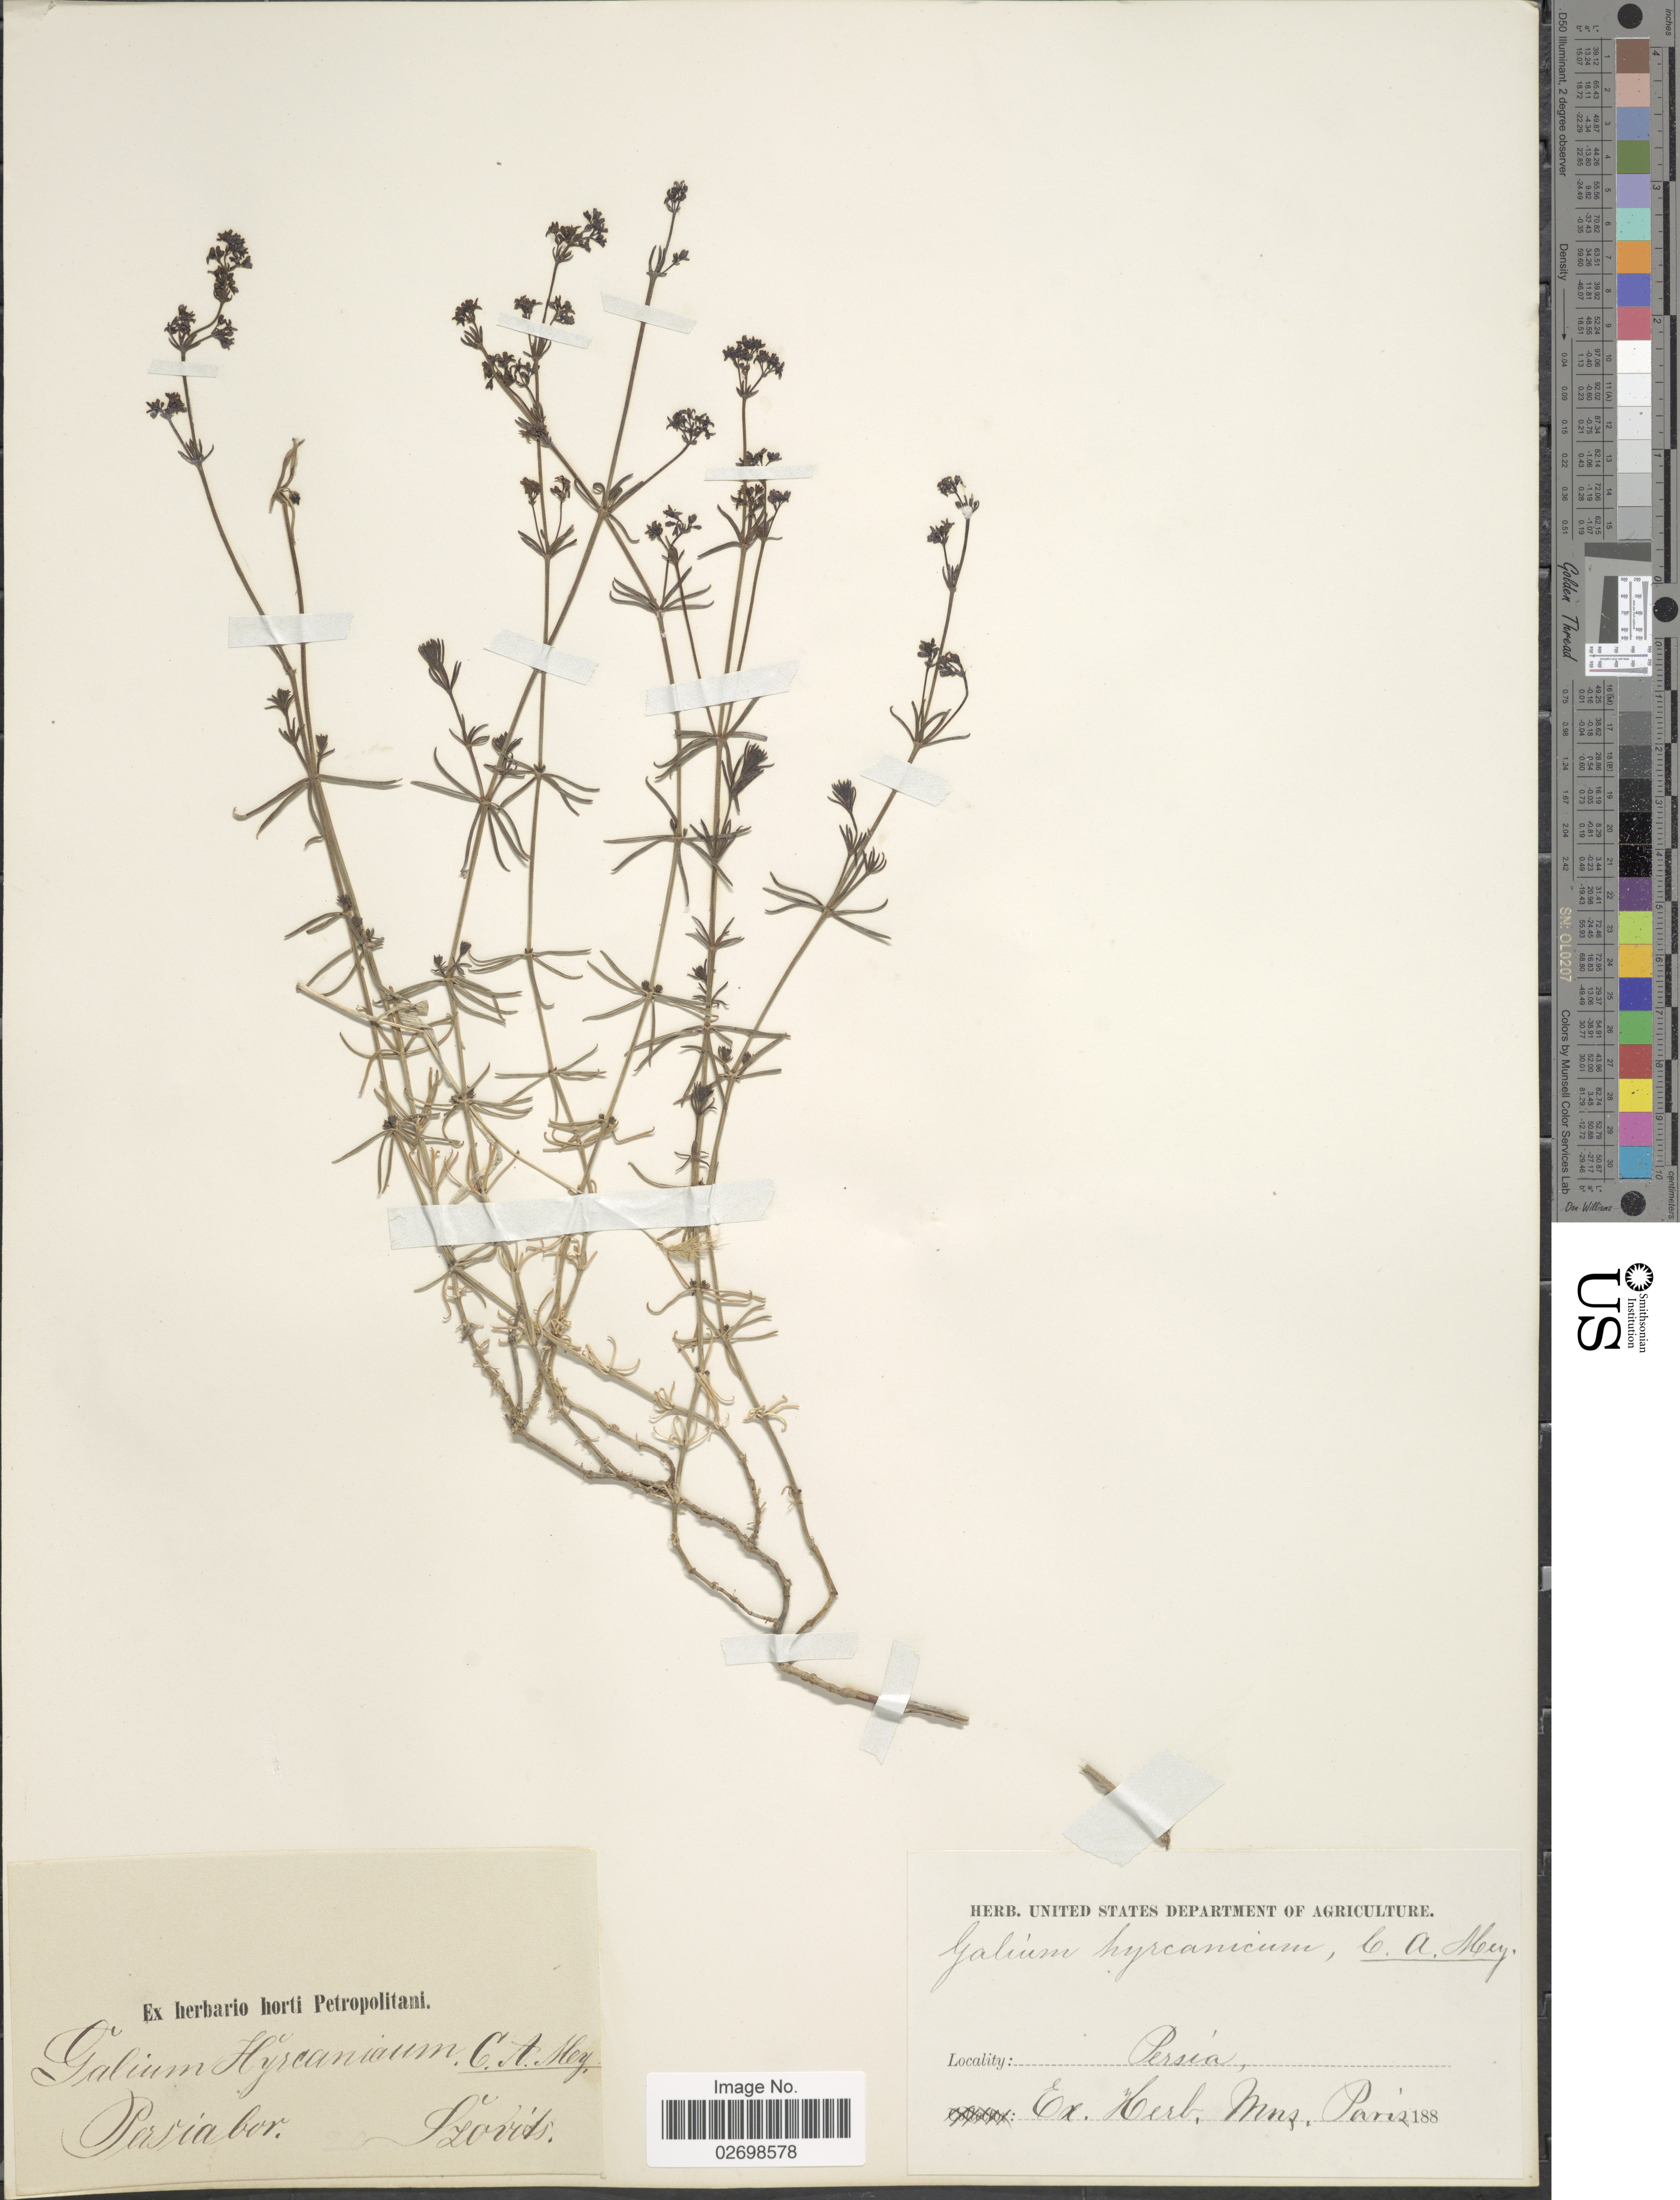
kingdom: Plantae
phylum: Tracheophyta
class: Magnoliopsida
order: Gentianales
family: Rubiaceae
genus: Galium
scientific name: Galium hyrcanicum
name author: C.A. Mey.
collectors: Szovits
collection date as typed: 188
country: Iran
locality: Persia bor.